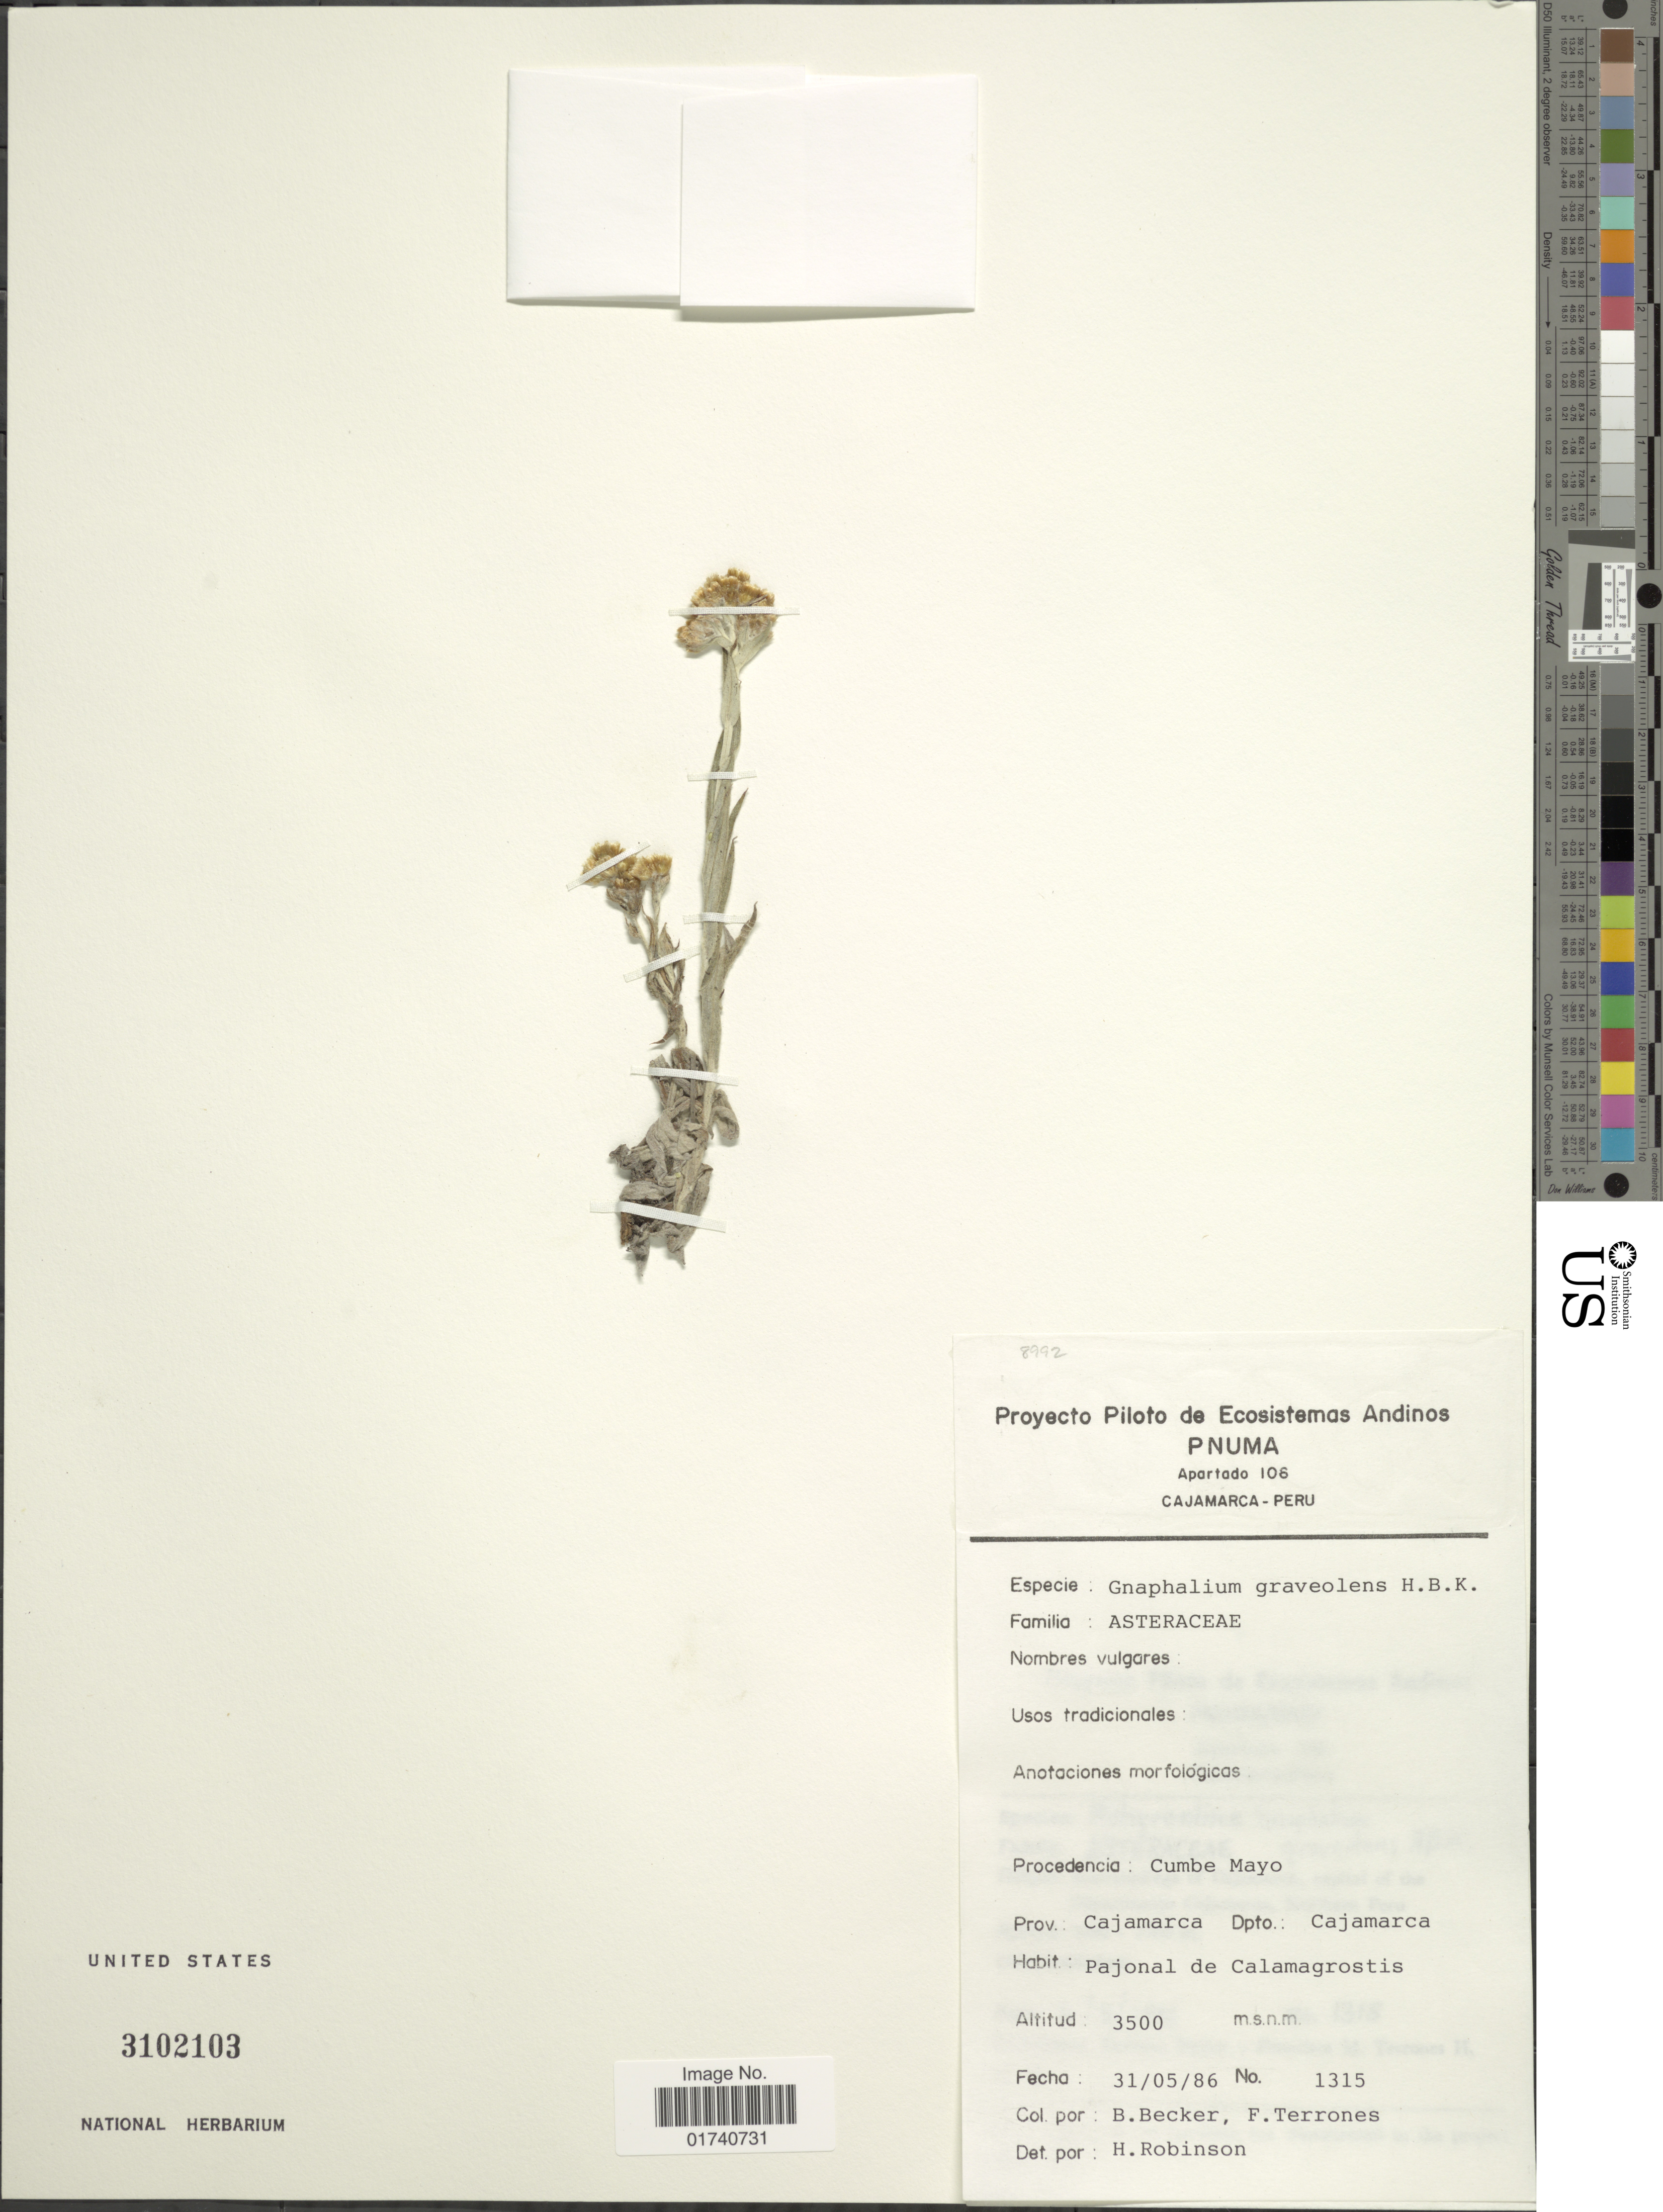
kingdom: Plantae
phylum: Tracheophyta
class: Magnoliopsida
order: Asterales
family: Asteraceae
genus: Pseudognaphalium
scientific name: Pseudognaphalium graveolens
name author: Anderb.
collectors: B. Becker & F. Terrones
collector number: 1315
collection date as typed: Transcribed d/m/y: 31/5/86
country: Peru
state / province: Cajamarca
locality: Procedencia: Cumbe Mayo. Prov. Cajamarca. Dpto.: Cajamarca.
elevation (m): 3500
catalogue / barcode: US 3102103